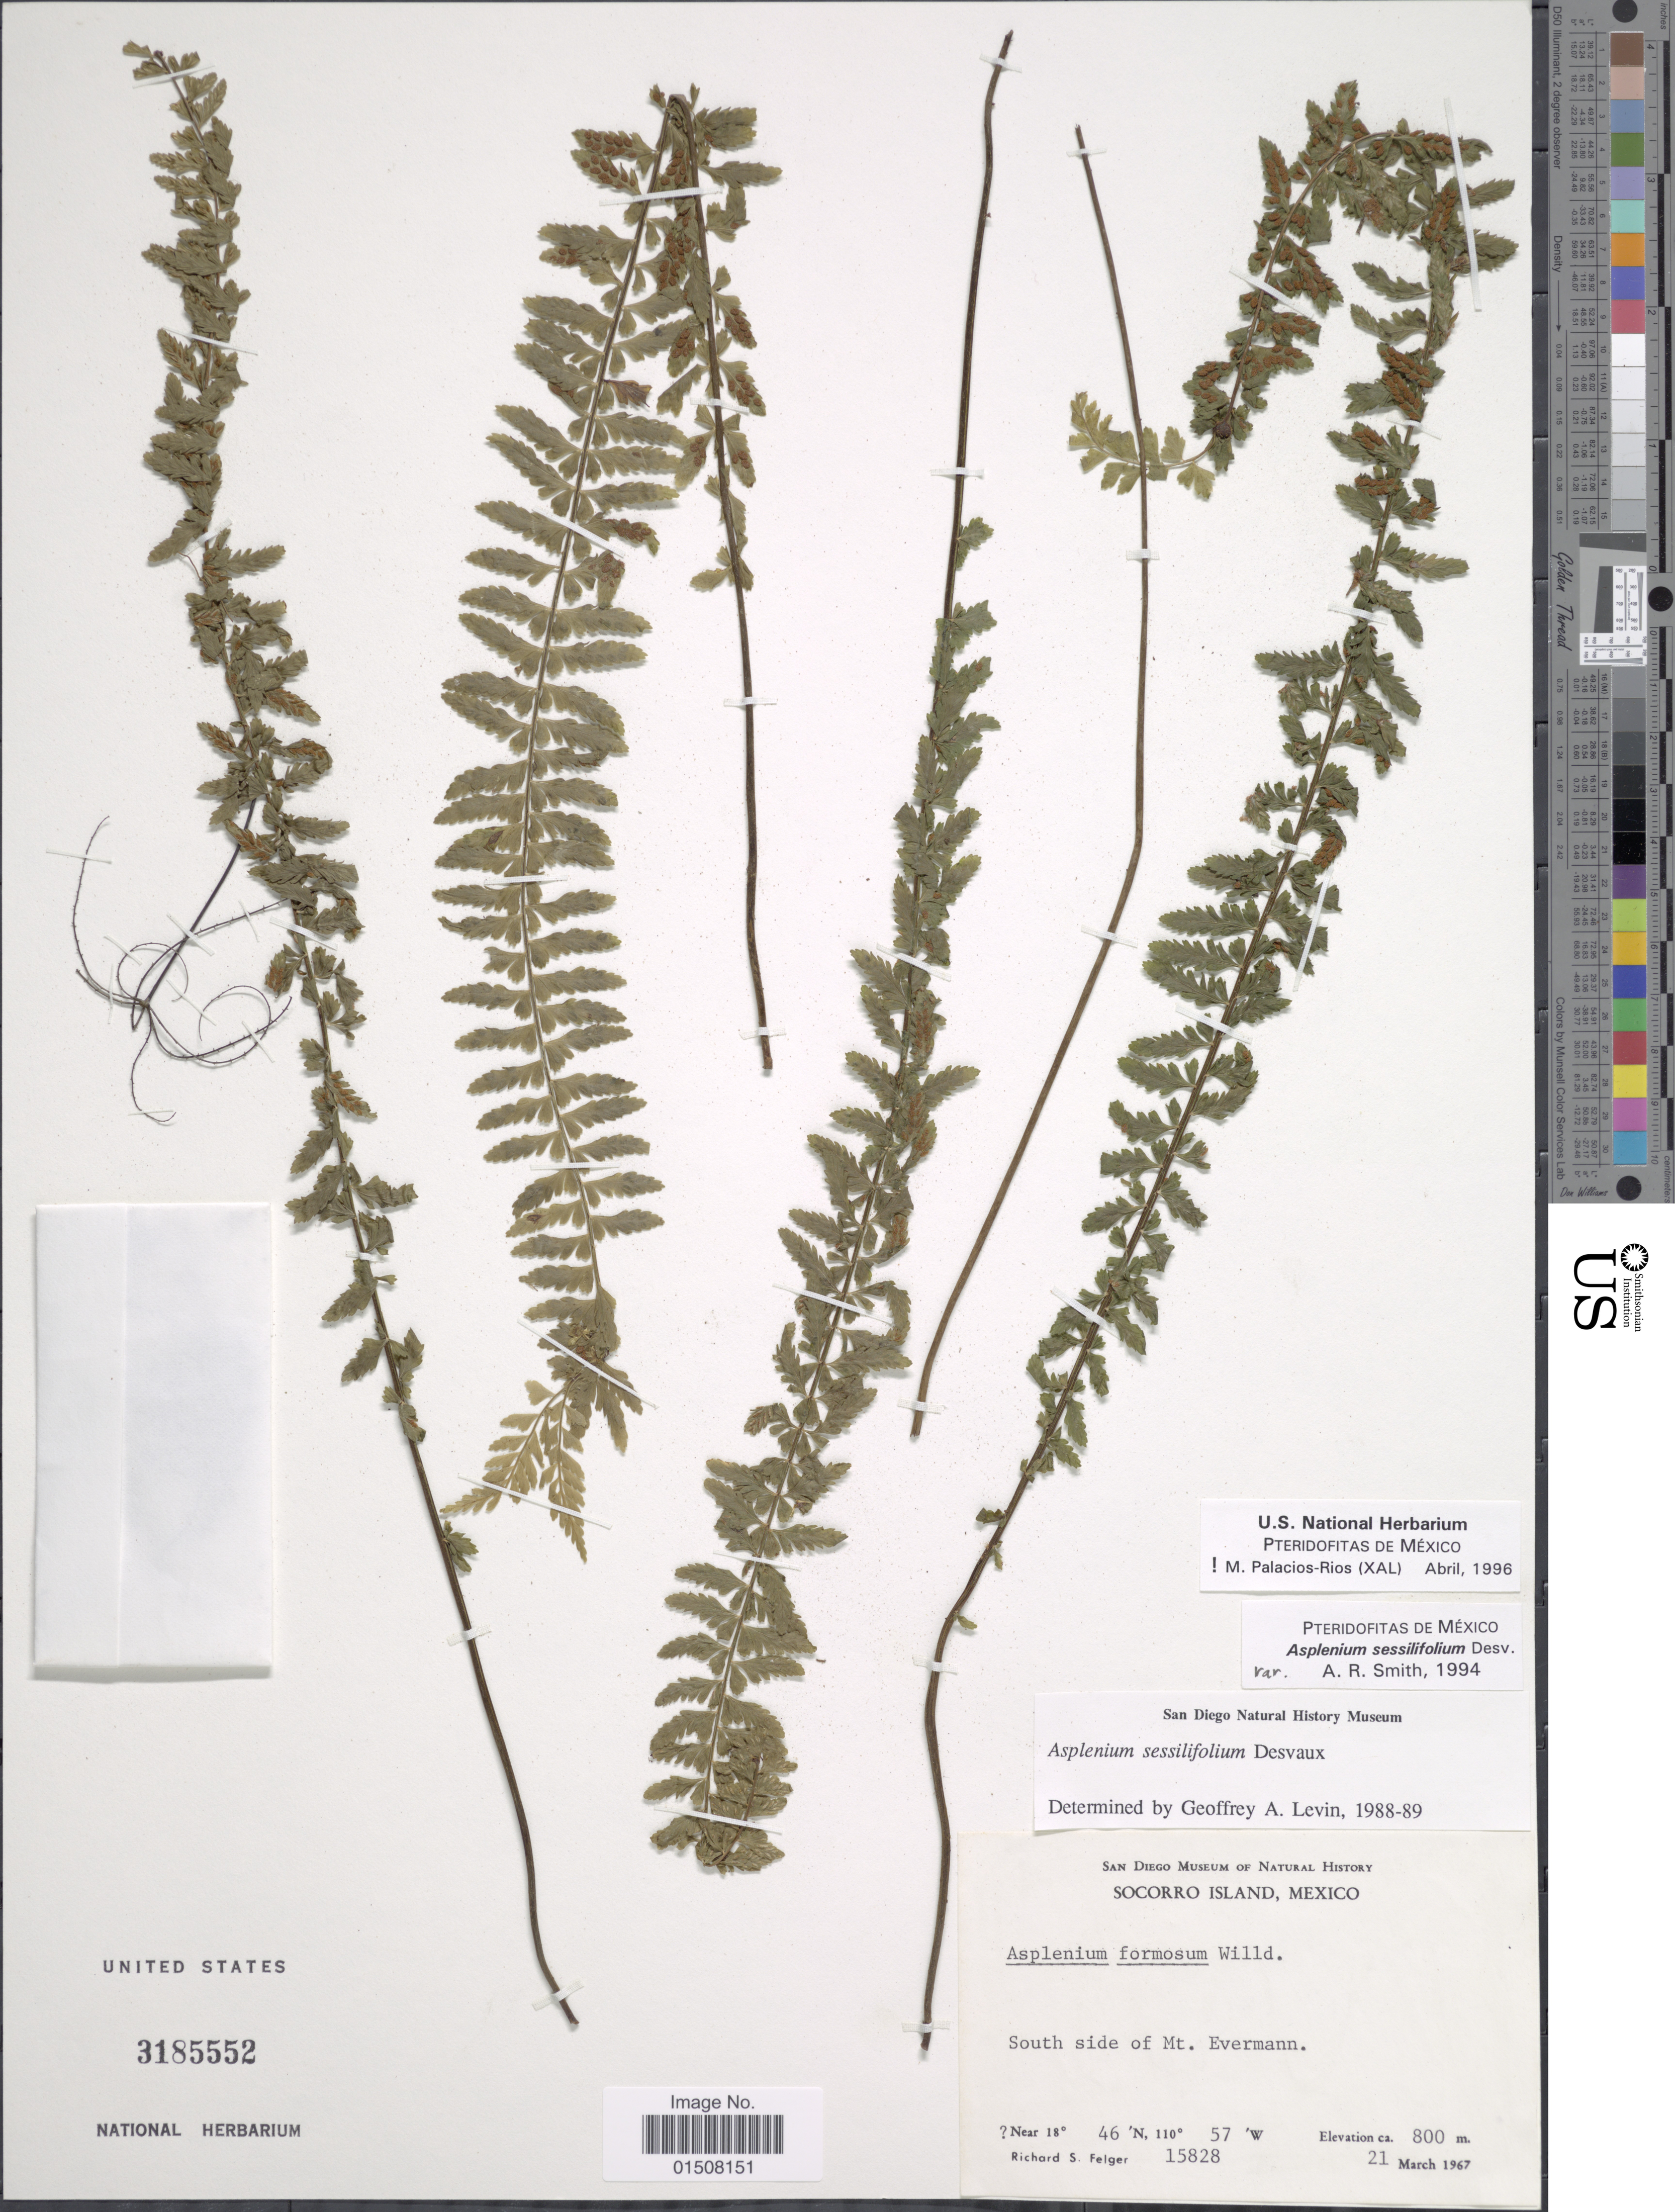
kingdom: Plantae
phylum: Tracheophyta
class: Polypodiopsida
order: Polypodiales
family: Aspleniaceae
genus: Asplenium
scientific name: Asplenium sessilifolium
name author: Desv.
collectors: R. S. Felger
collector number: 15828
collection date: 1967-03-21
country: Mexico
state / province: Colima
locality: Socorro Island, South side of Mt. Evermann.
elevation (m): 800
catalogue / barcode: US 3185552